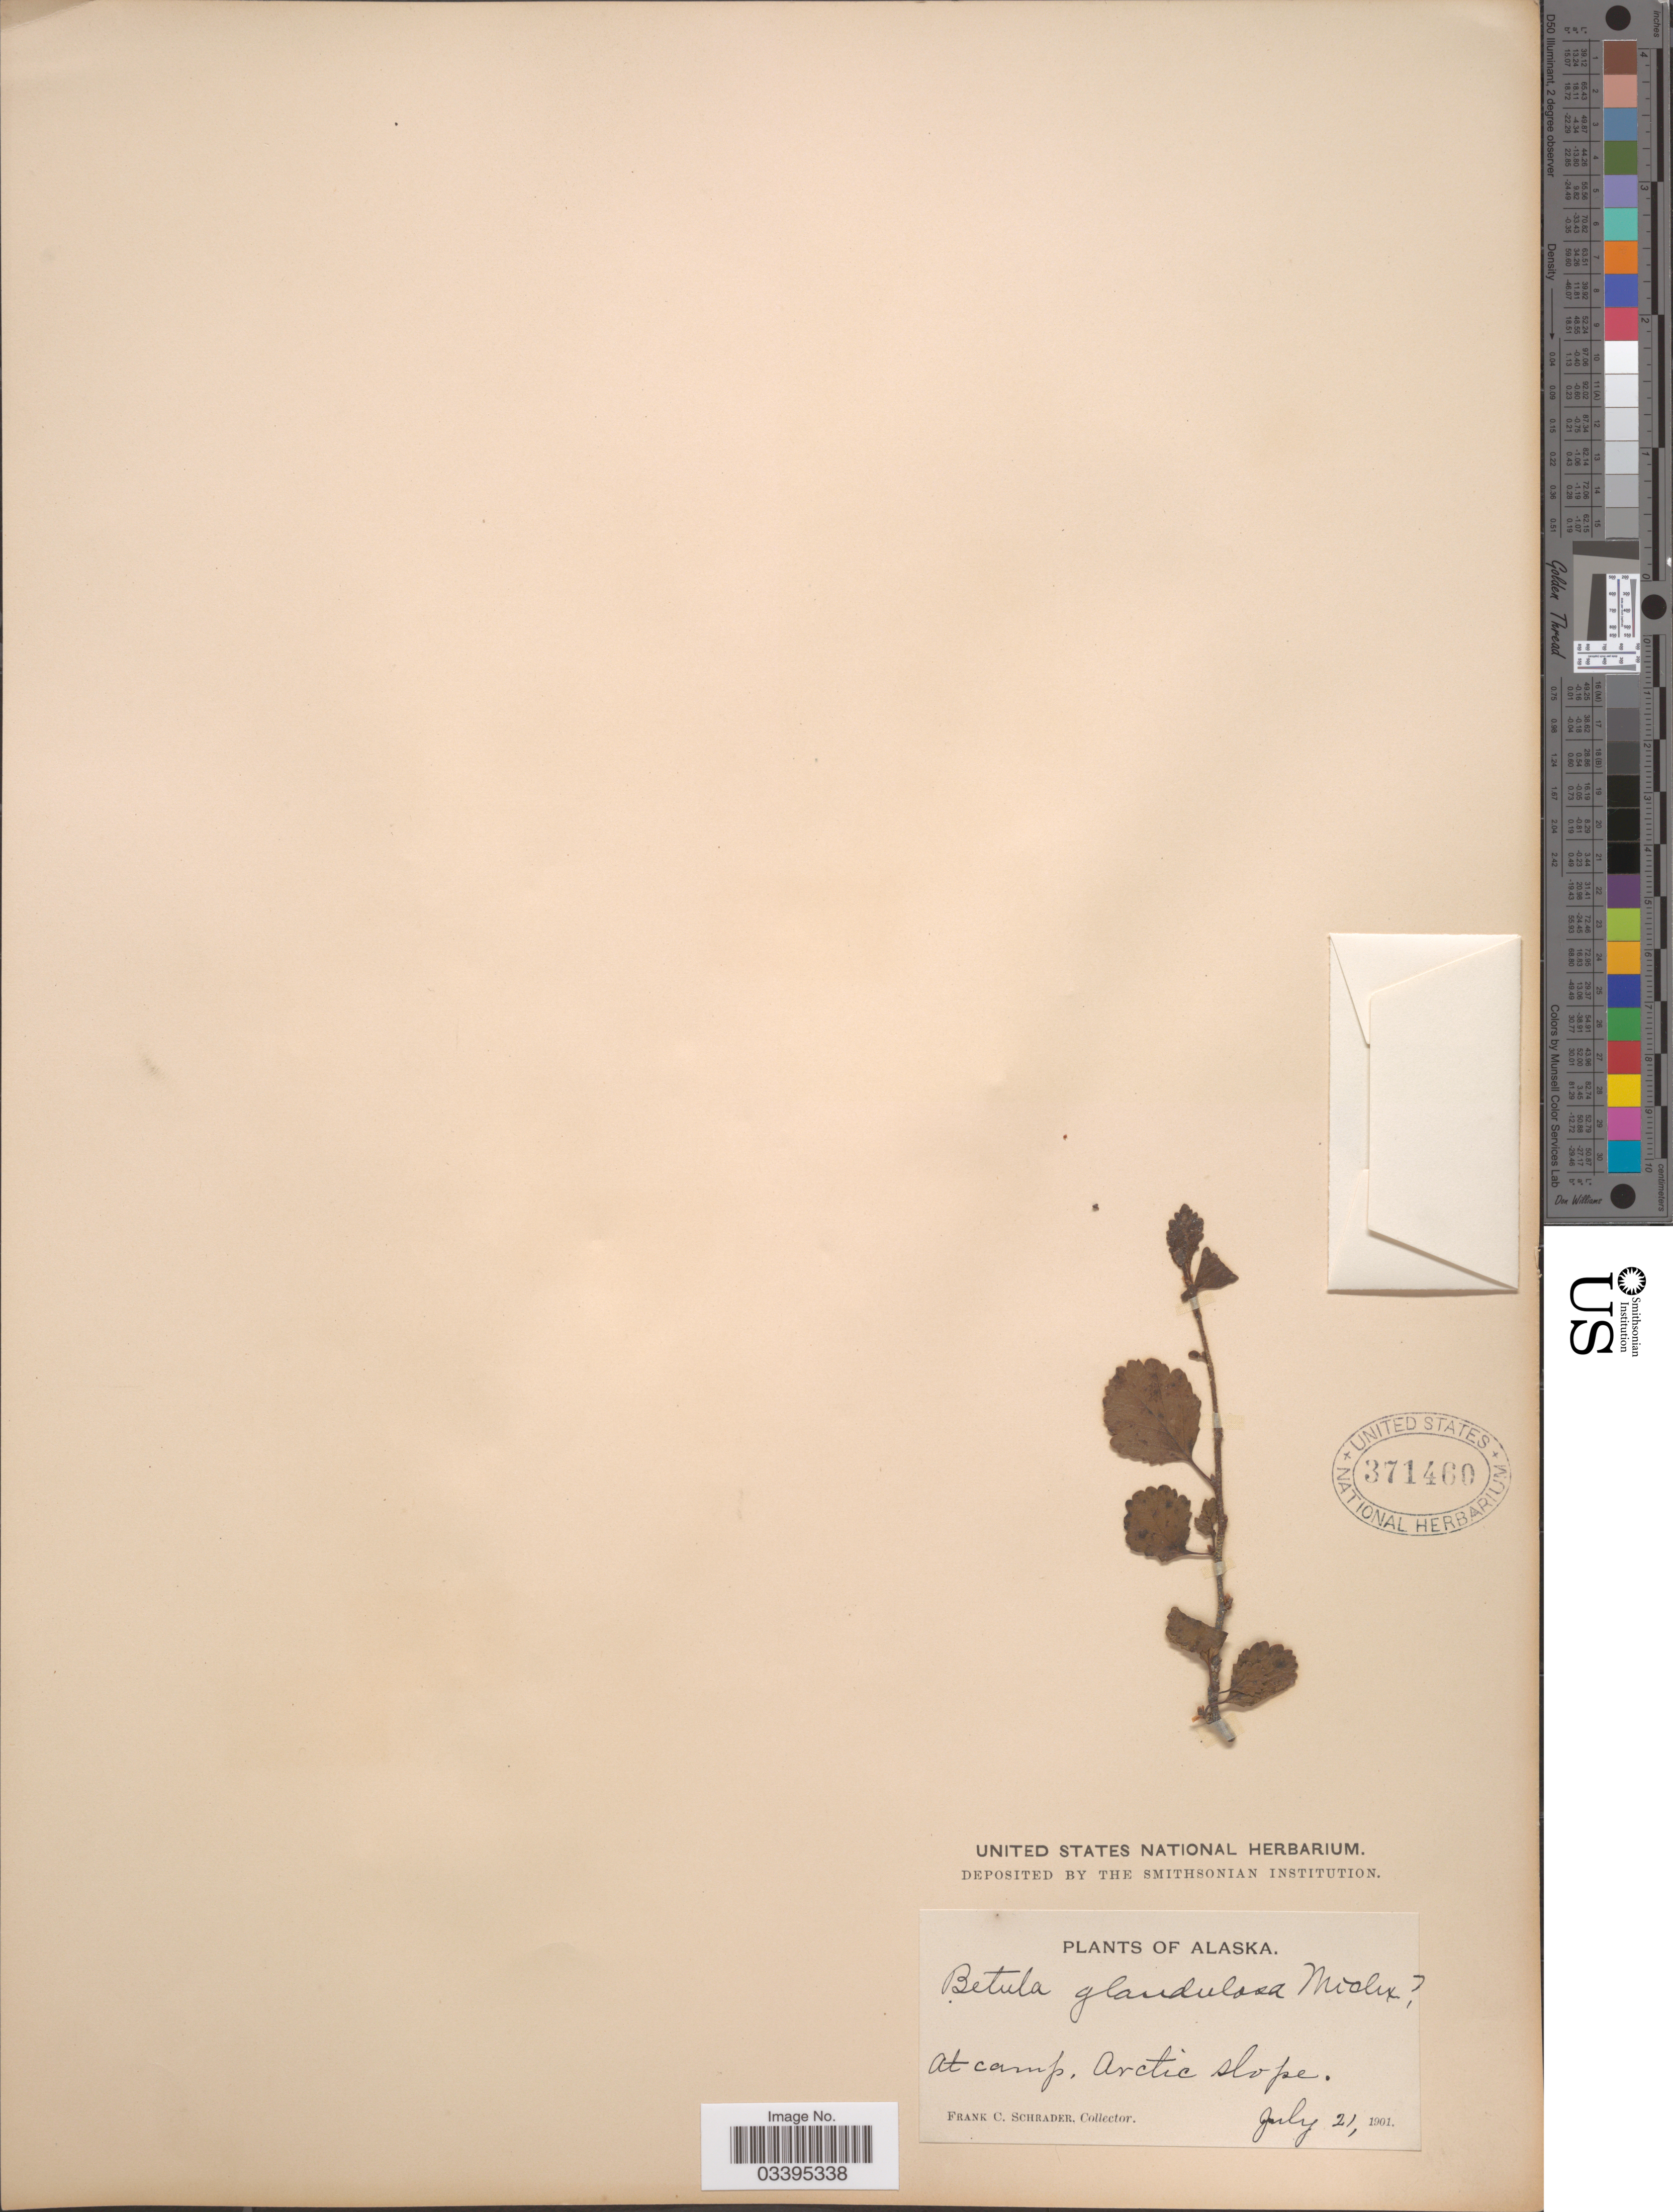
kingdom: Plantae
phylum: Tracheophyta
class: Magnoliopsida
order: Fagales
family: Betulaceae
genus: Betula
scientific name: Betula glandulosa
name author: Michx.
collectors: F. C. Schrader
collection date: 1901-07-21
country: United States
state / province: Alaska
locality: At camp, Arctic slope.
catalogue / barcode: US 371460